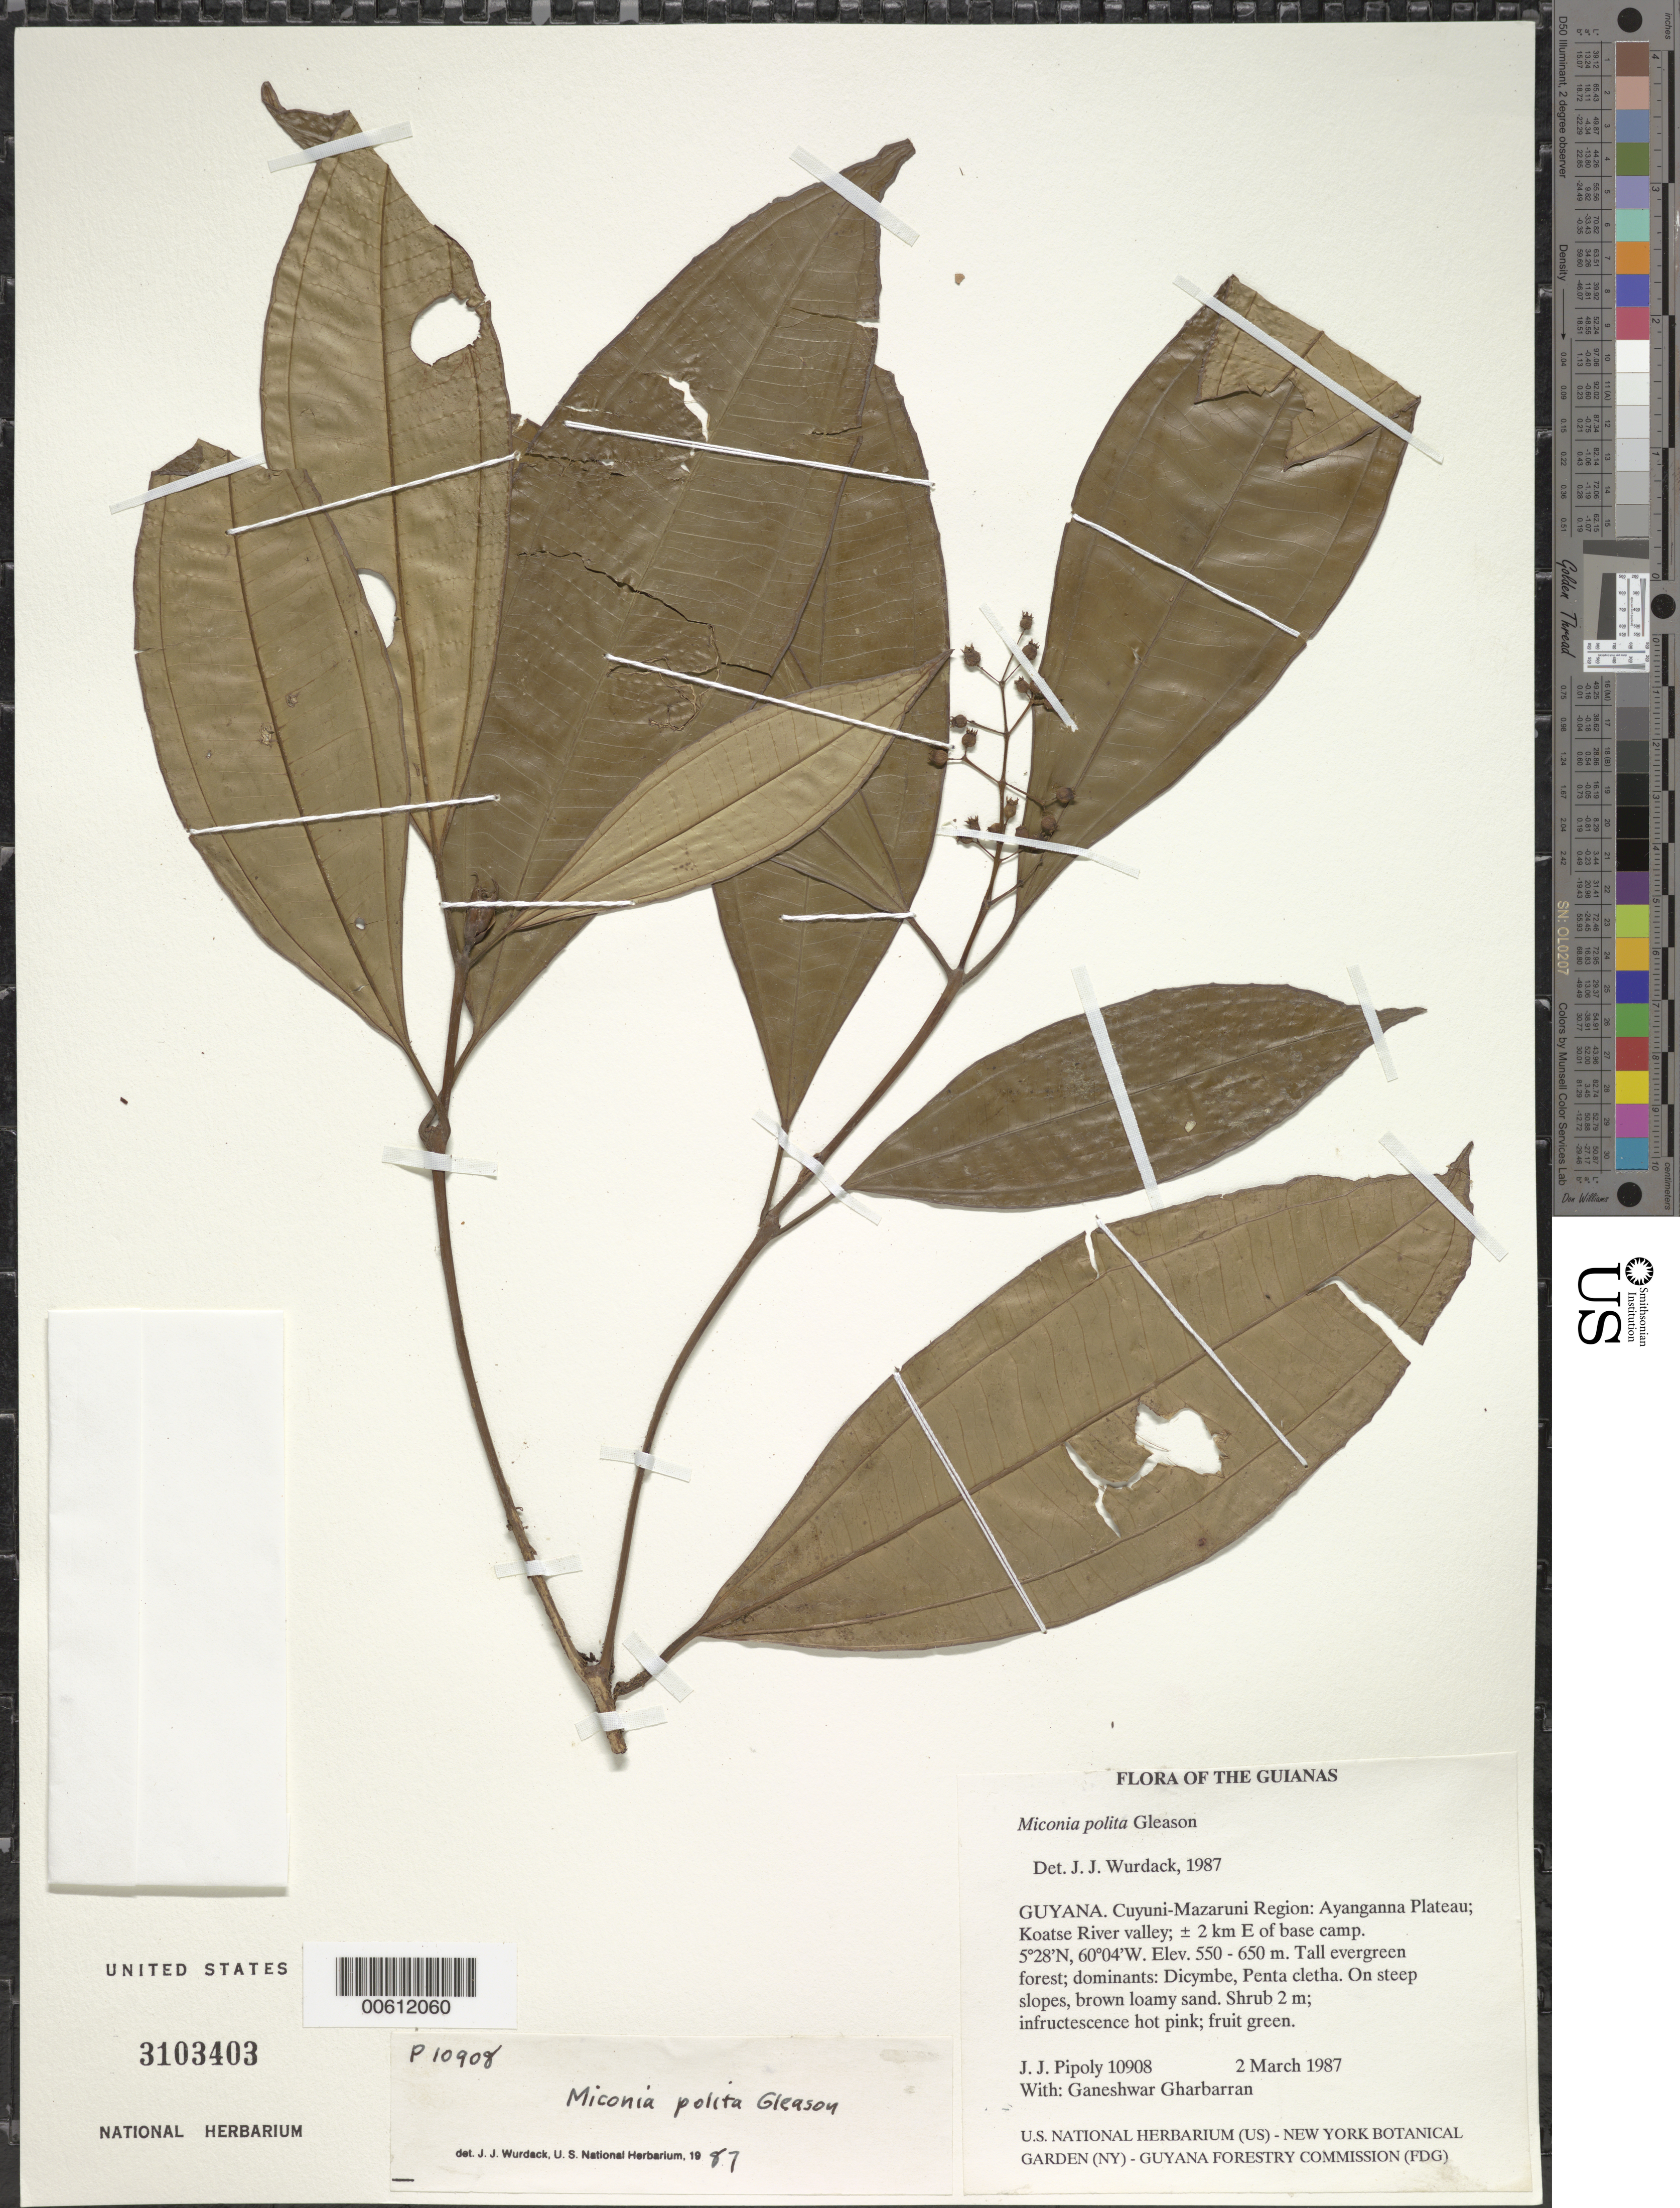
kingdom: Plantae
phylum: Tracheophyta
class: Magnoliopsida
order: Myrtales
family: Melastomataceae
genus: Miconia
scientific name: Miconia polita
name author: Gleason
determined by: Wurdack, John J., (US), US (UNITED STATES)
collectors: J. J. Pipoly & G. Gharbarran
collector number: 10908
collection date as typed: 2 March 1987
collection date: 1987-03-02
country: Guyana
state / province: Cuyuni-Mazaruni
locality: Ayanganna Plateau; Koatse River valley; ± 2 km E of base camp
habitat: Tall evergreen forest; dominants: Dicymbe, Pentaclethra. On steep slopes, brown loamy sand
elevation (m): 550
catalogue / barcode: US 3103403